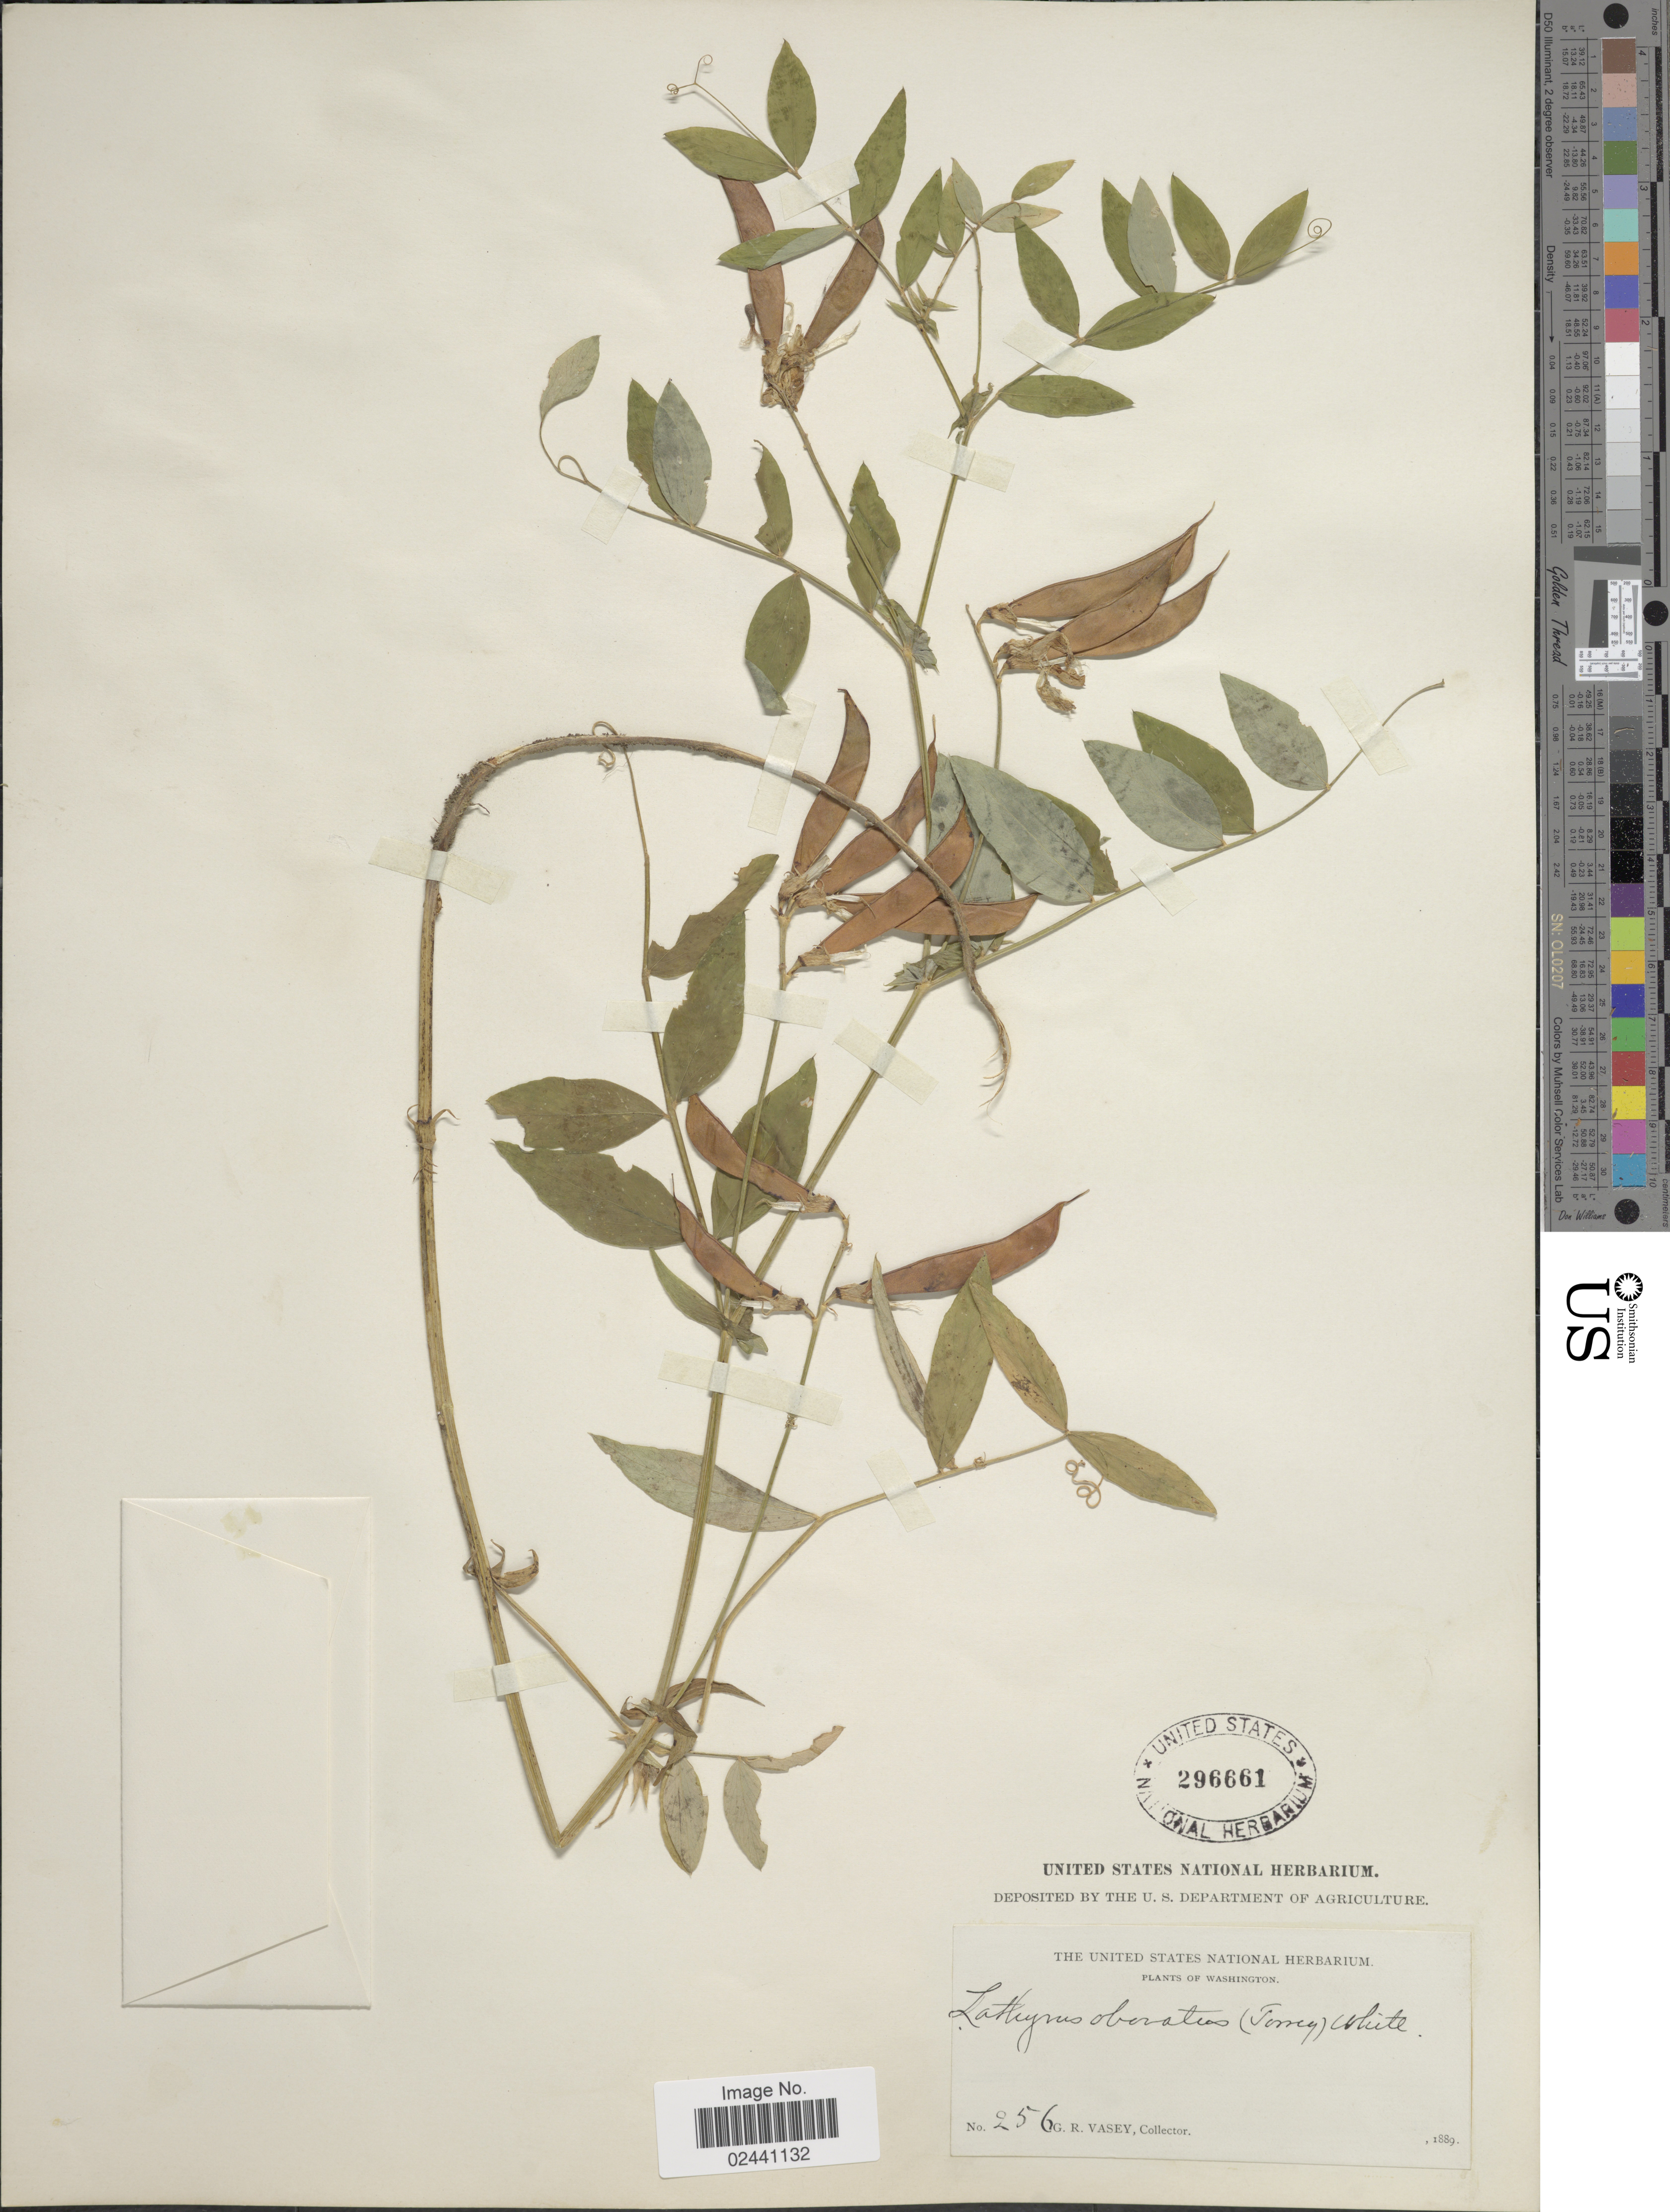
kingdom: Plantae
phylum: Tracheophyta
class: Magnoliopsida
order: Fabales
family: Fabaceae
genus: Lathyrus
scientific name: Lathyrus nevadensis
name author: S. Watson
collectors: G. R. Vasey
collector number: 256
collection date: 1889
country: United States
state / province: Washington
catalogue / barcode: US 296661